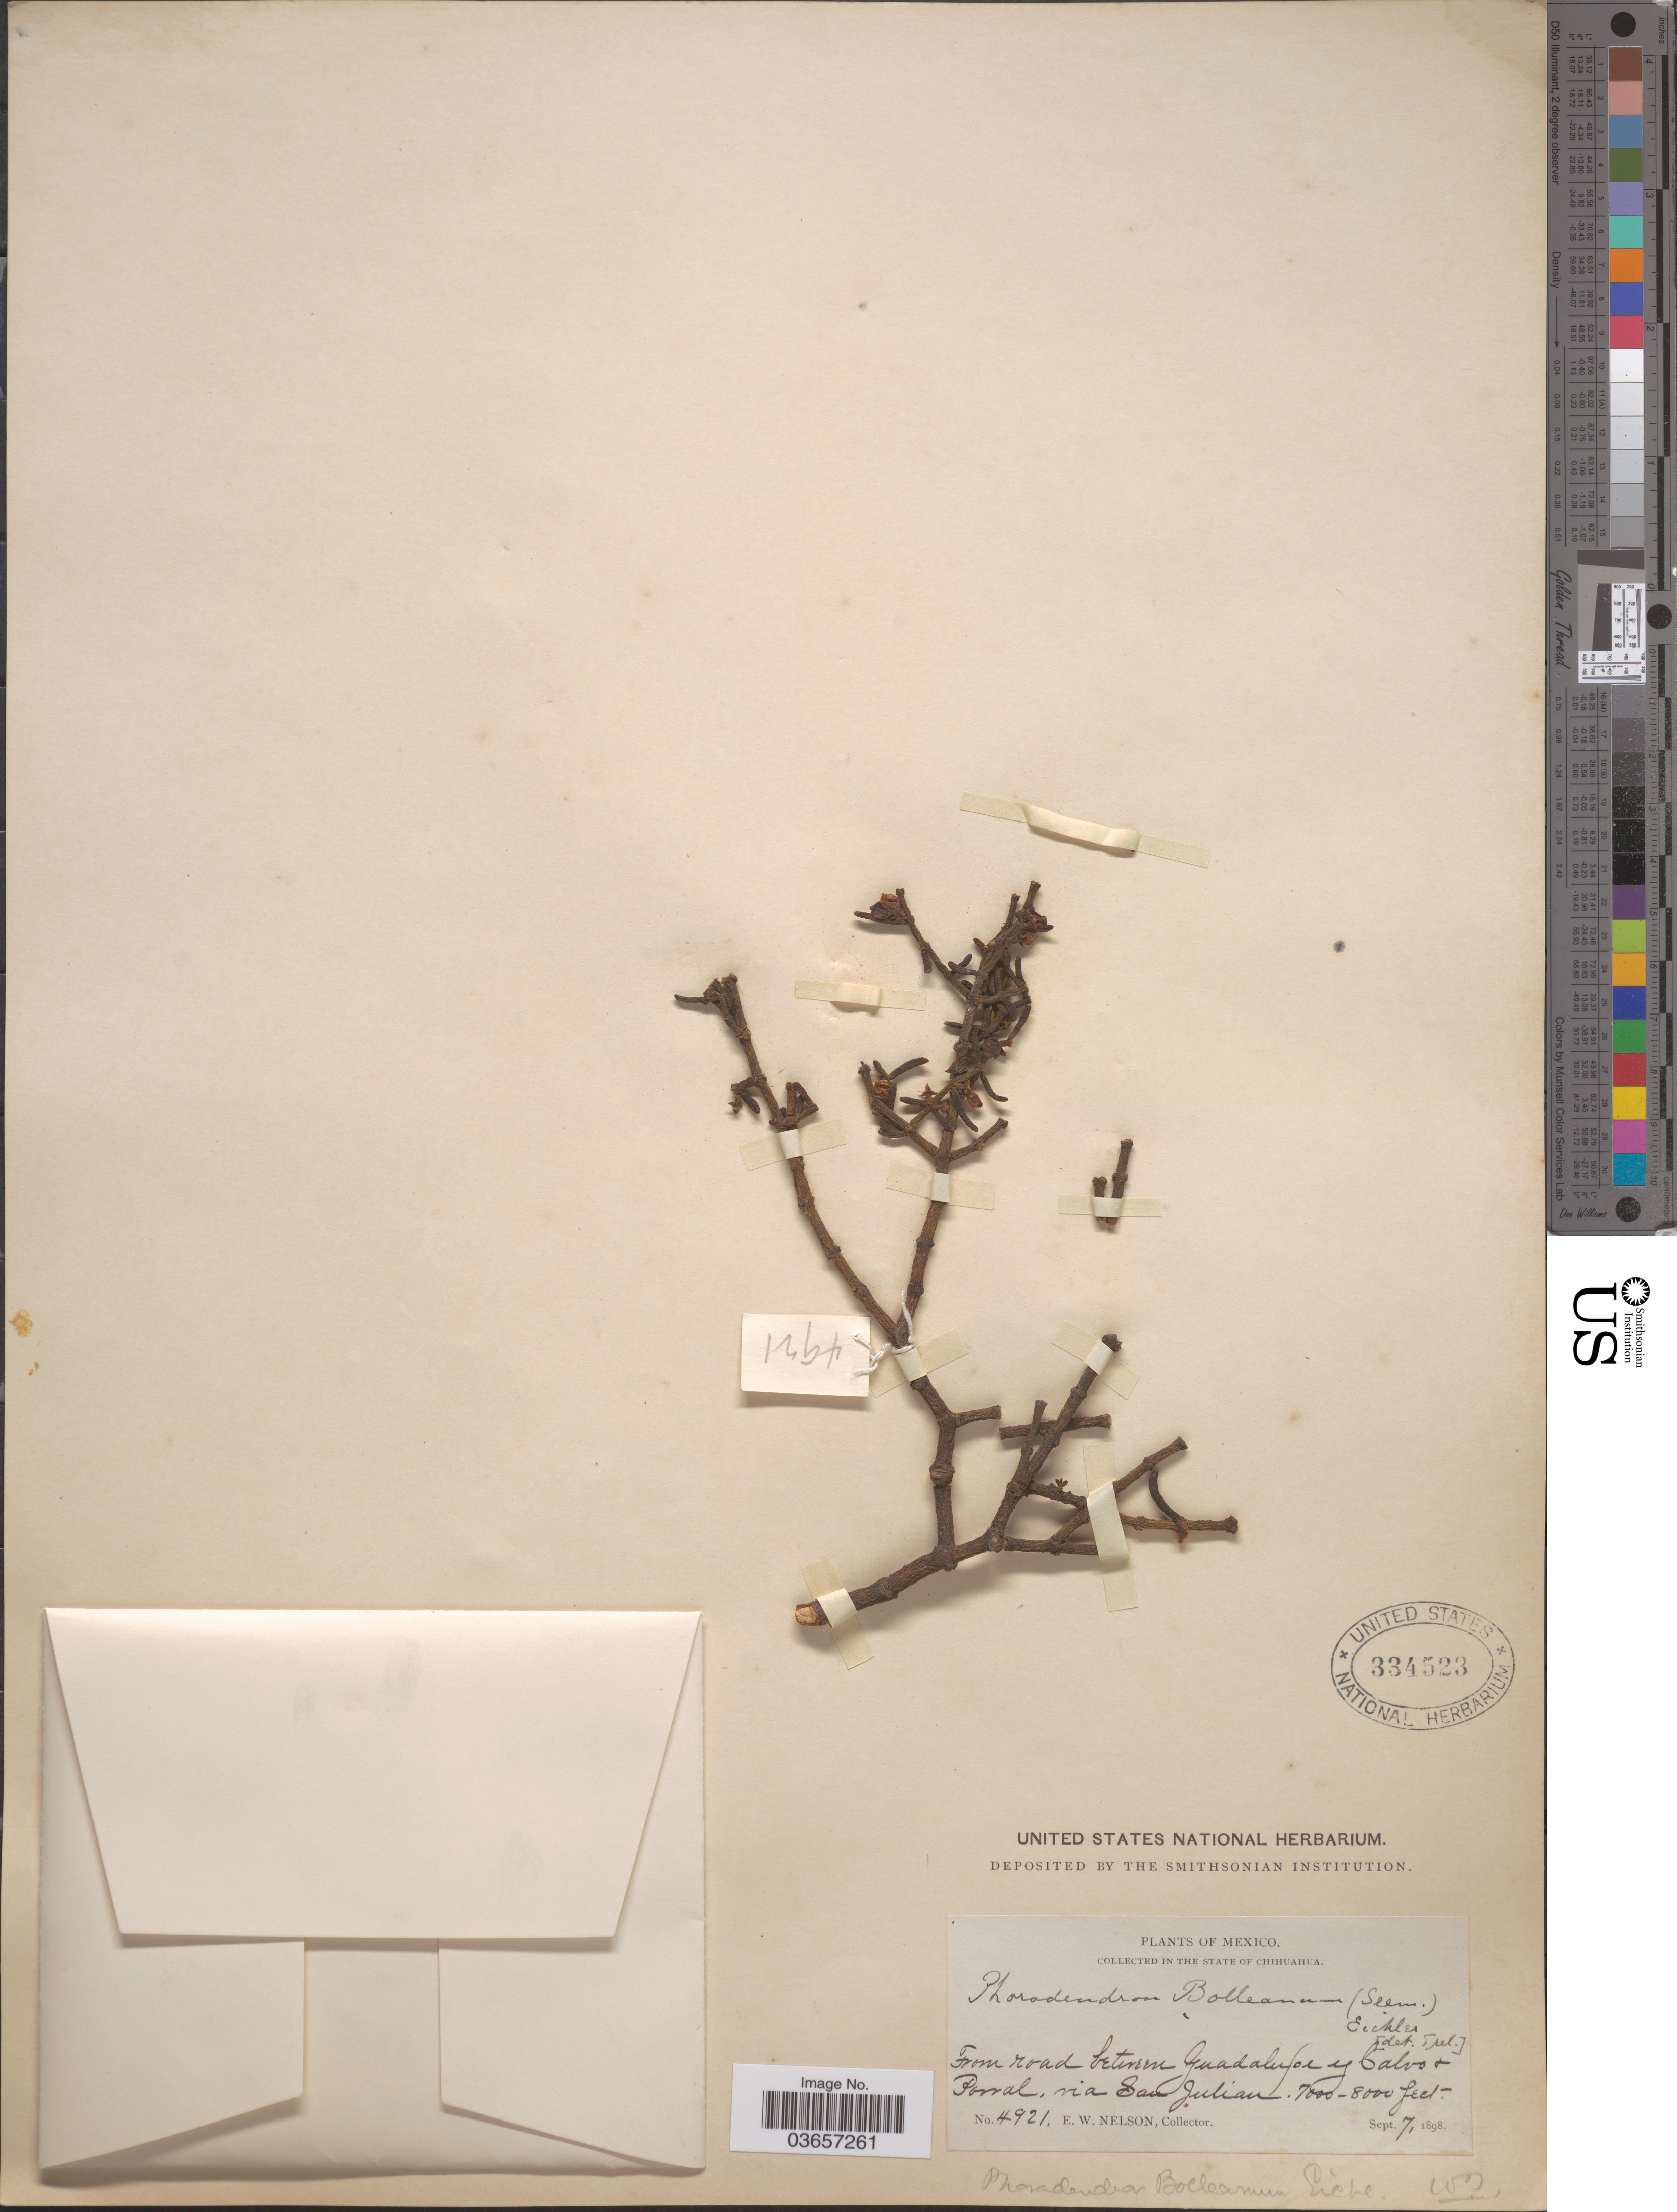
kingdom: Plantae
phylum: Tracheophyta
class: Magnoliopsida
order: Santalales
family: Viscaceae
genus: Phoradendron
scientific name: Phoradendron bolleanum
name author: (Seem.) Eichler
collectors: E. W. Nelson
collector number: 4921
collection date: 1898-09-07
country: Mexico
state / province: Chihuahua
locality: From road between Guadalupe y Calvo & Parral, via San Julian.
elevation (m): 2134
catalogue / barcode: US 334523